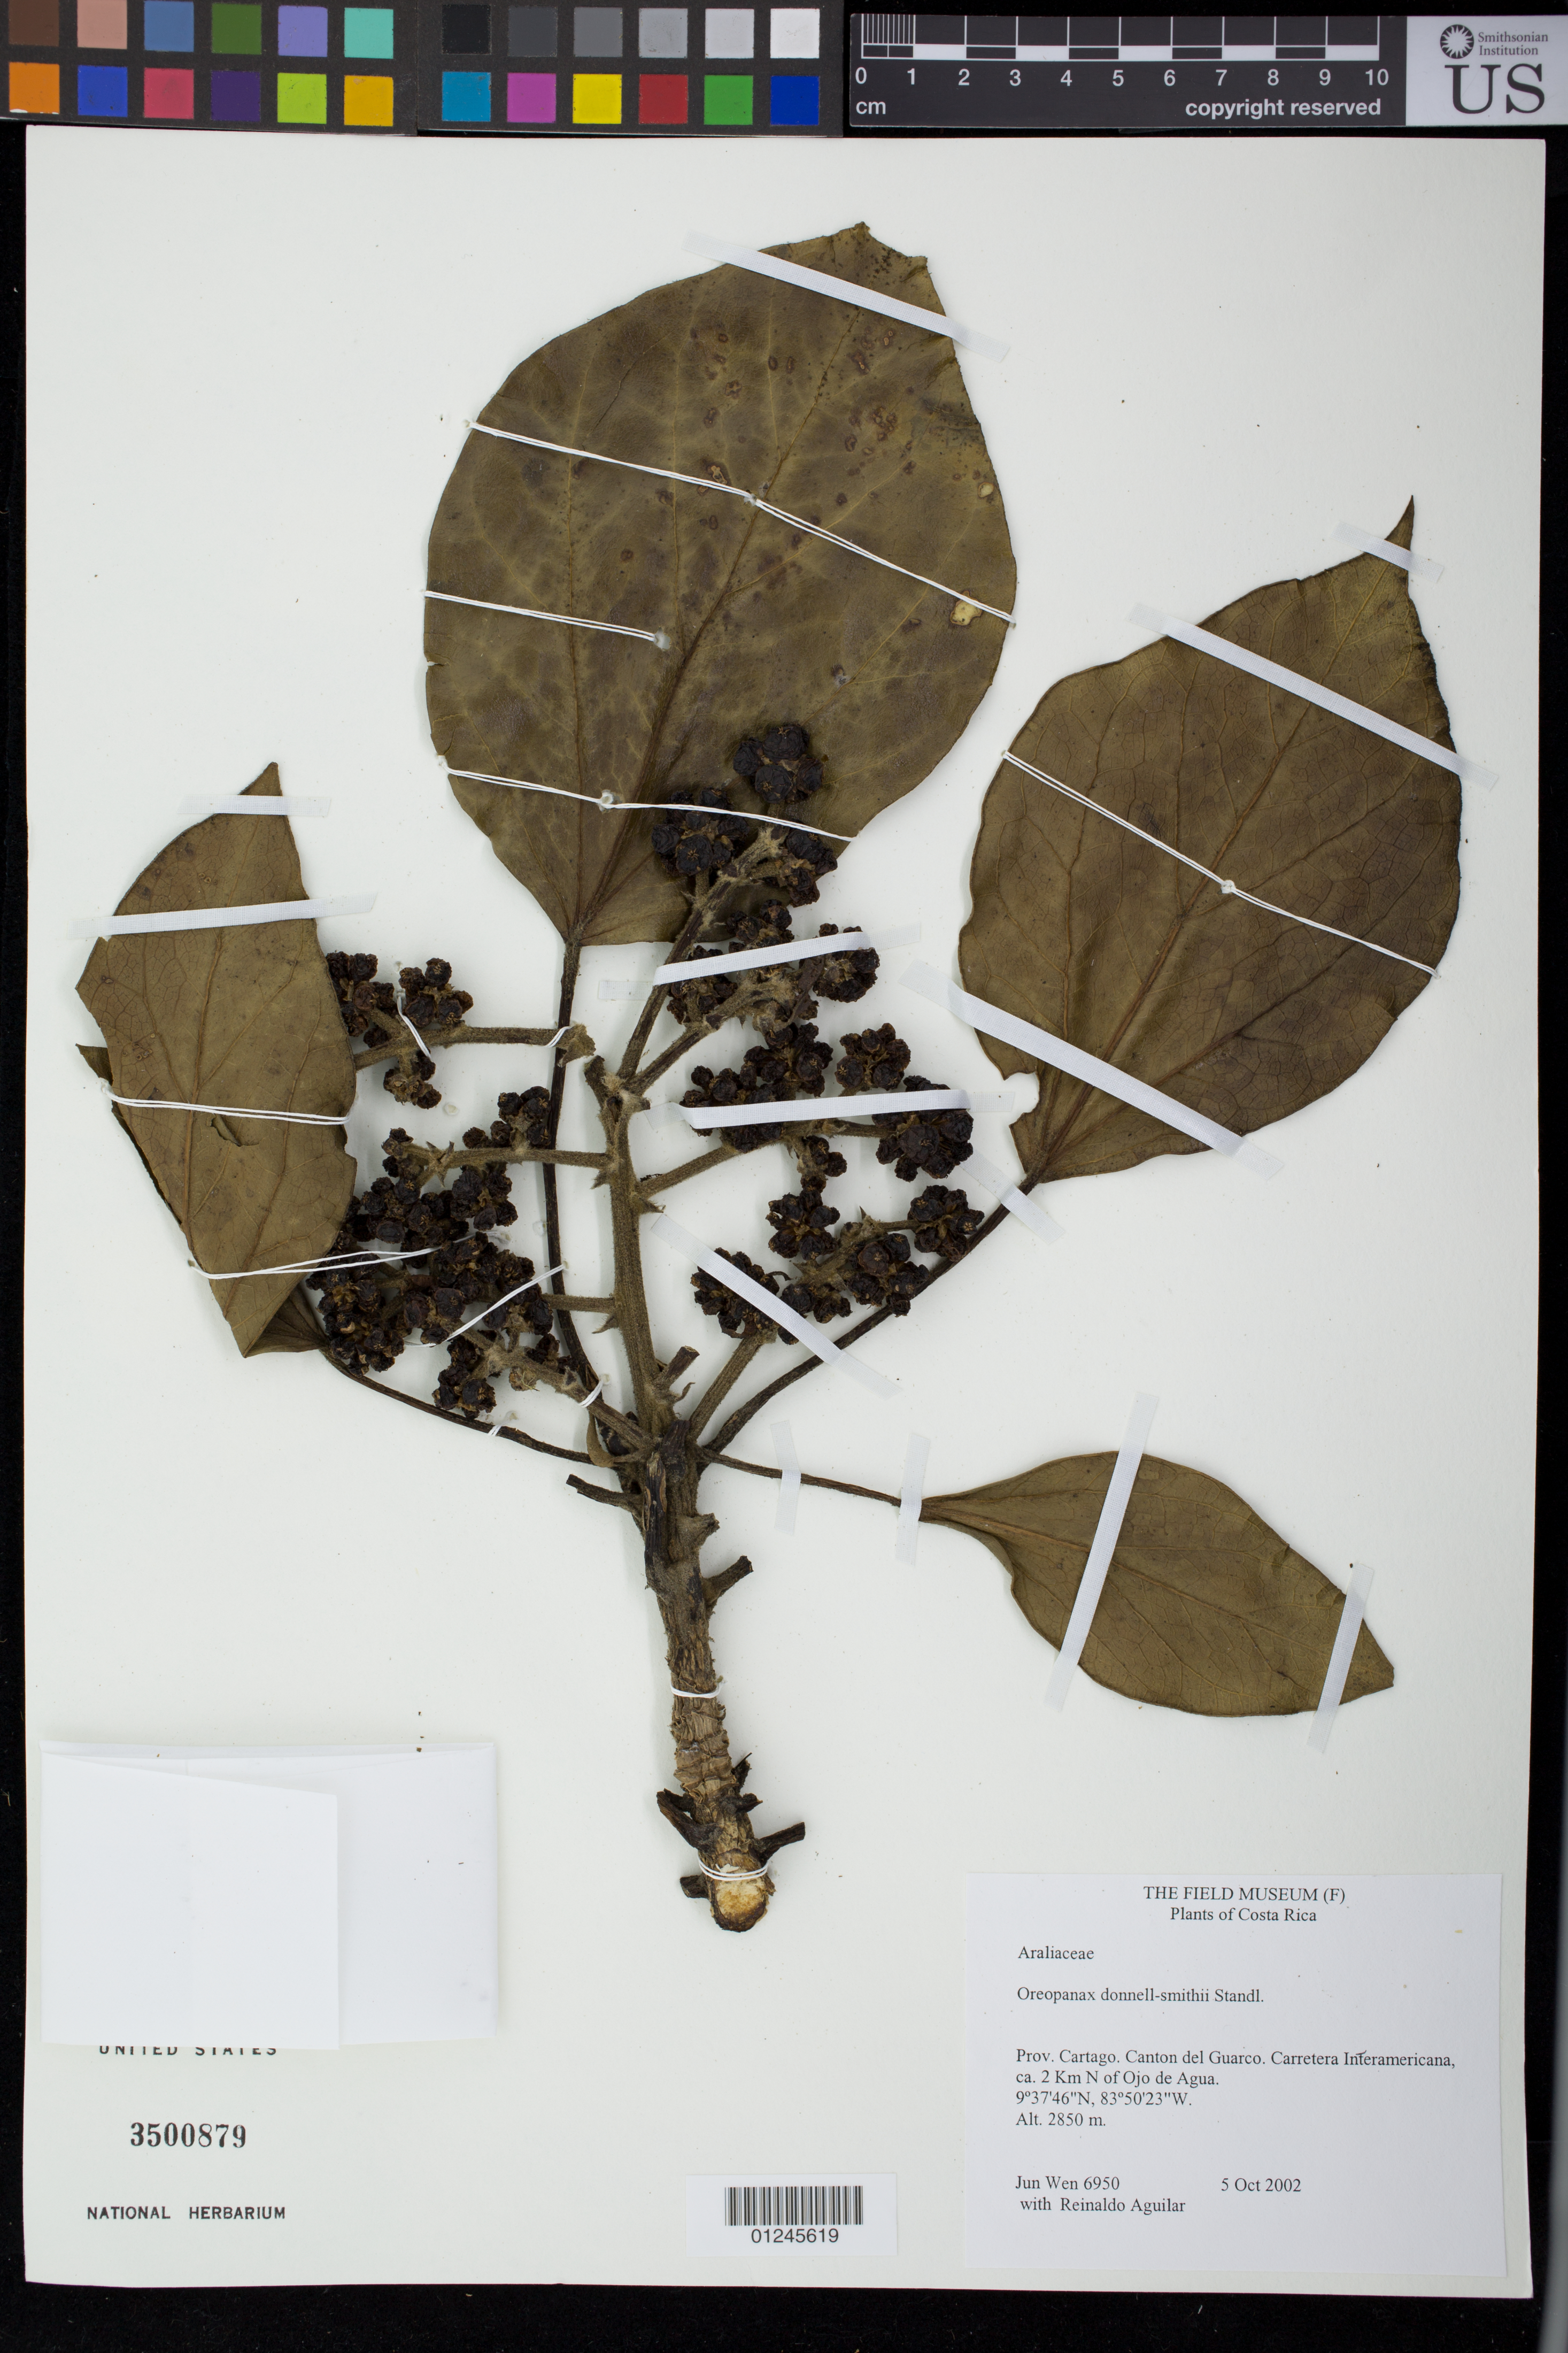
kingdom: Plantae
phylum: Tracheophyta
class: Magnoliopsida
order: Apiales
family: Araliaceae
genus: Oreopanax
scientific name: Oreopanax donnell-smithii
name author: Standl.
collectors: J. Wen & R. Aguilar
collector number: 6950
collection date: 2002-10-05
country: Costa Rica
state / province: Cartago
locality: Canton del Guarco. Carretera Interamericana, ca. 2 Km N of Ojo de Agua.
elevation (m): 2850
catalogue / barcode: US 3500879